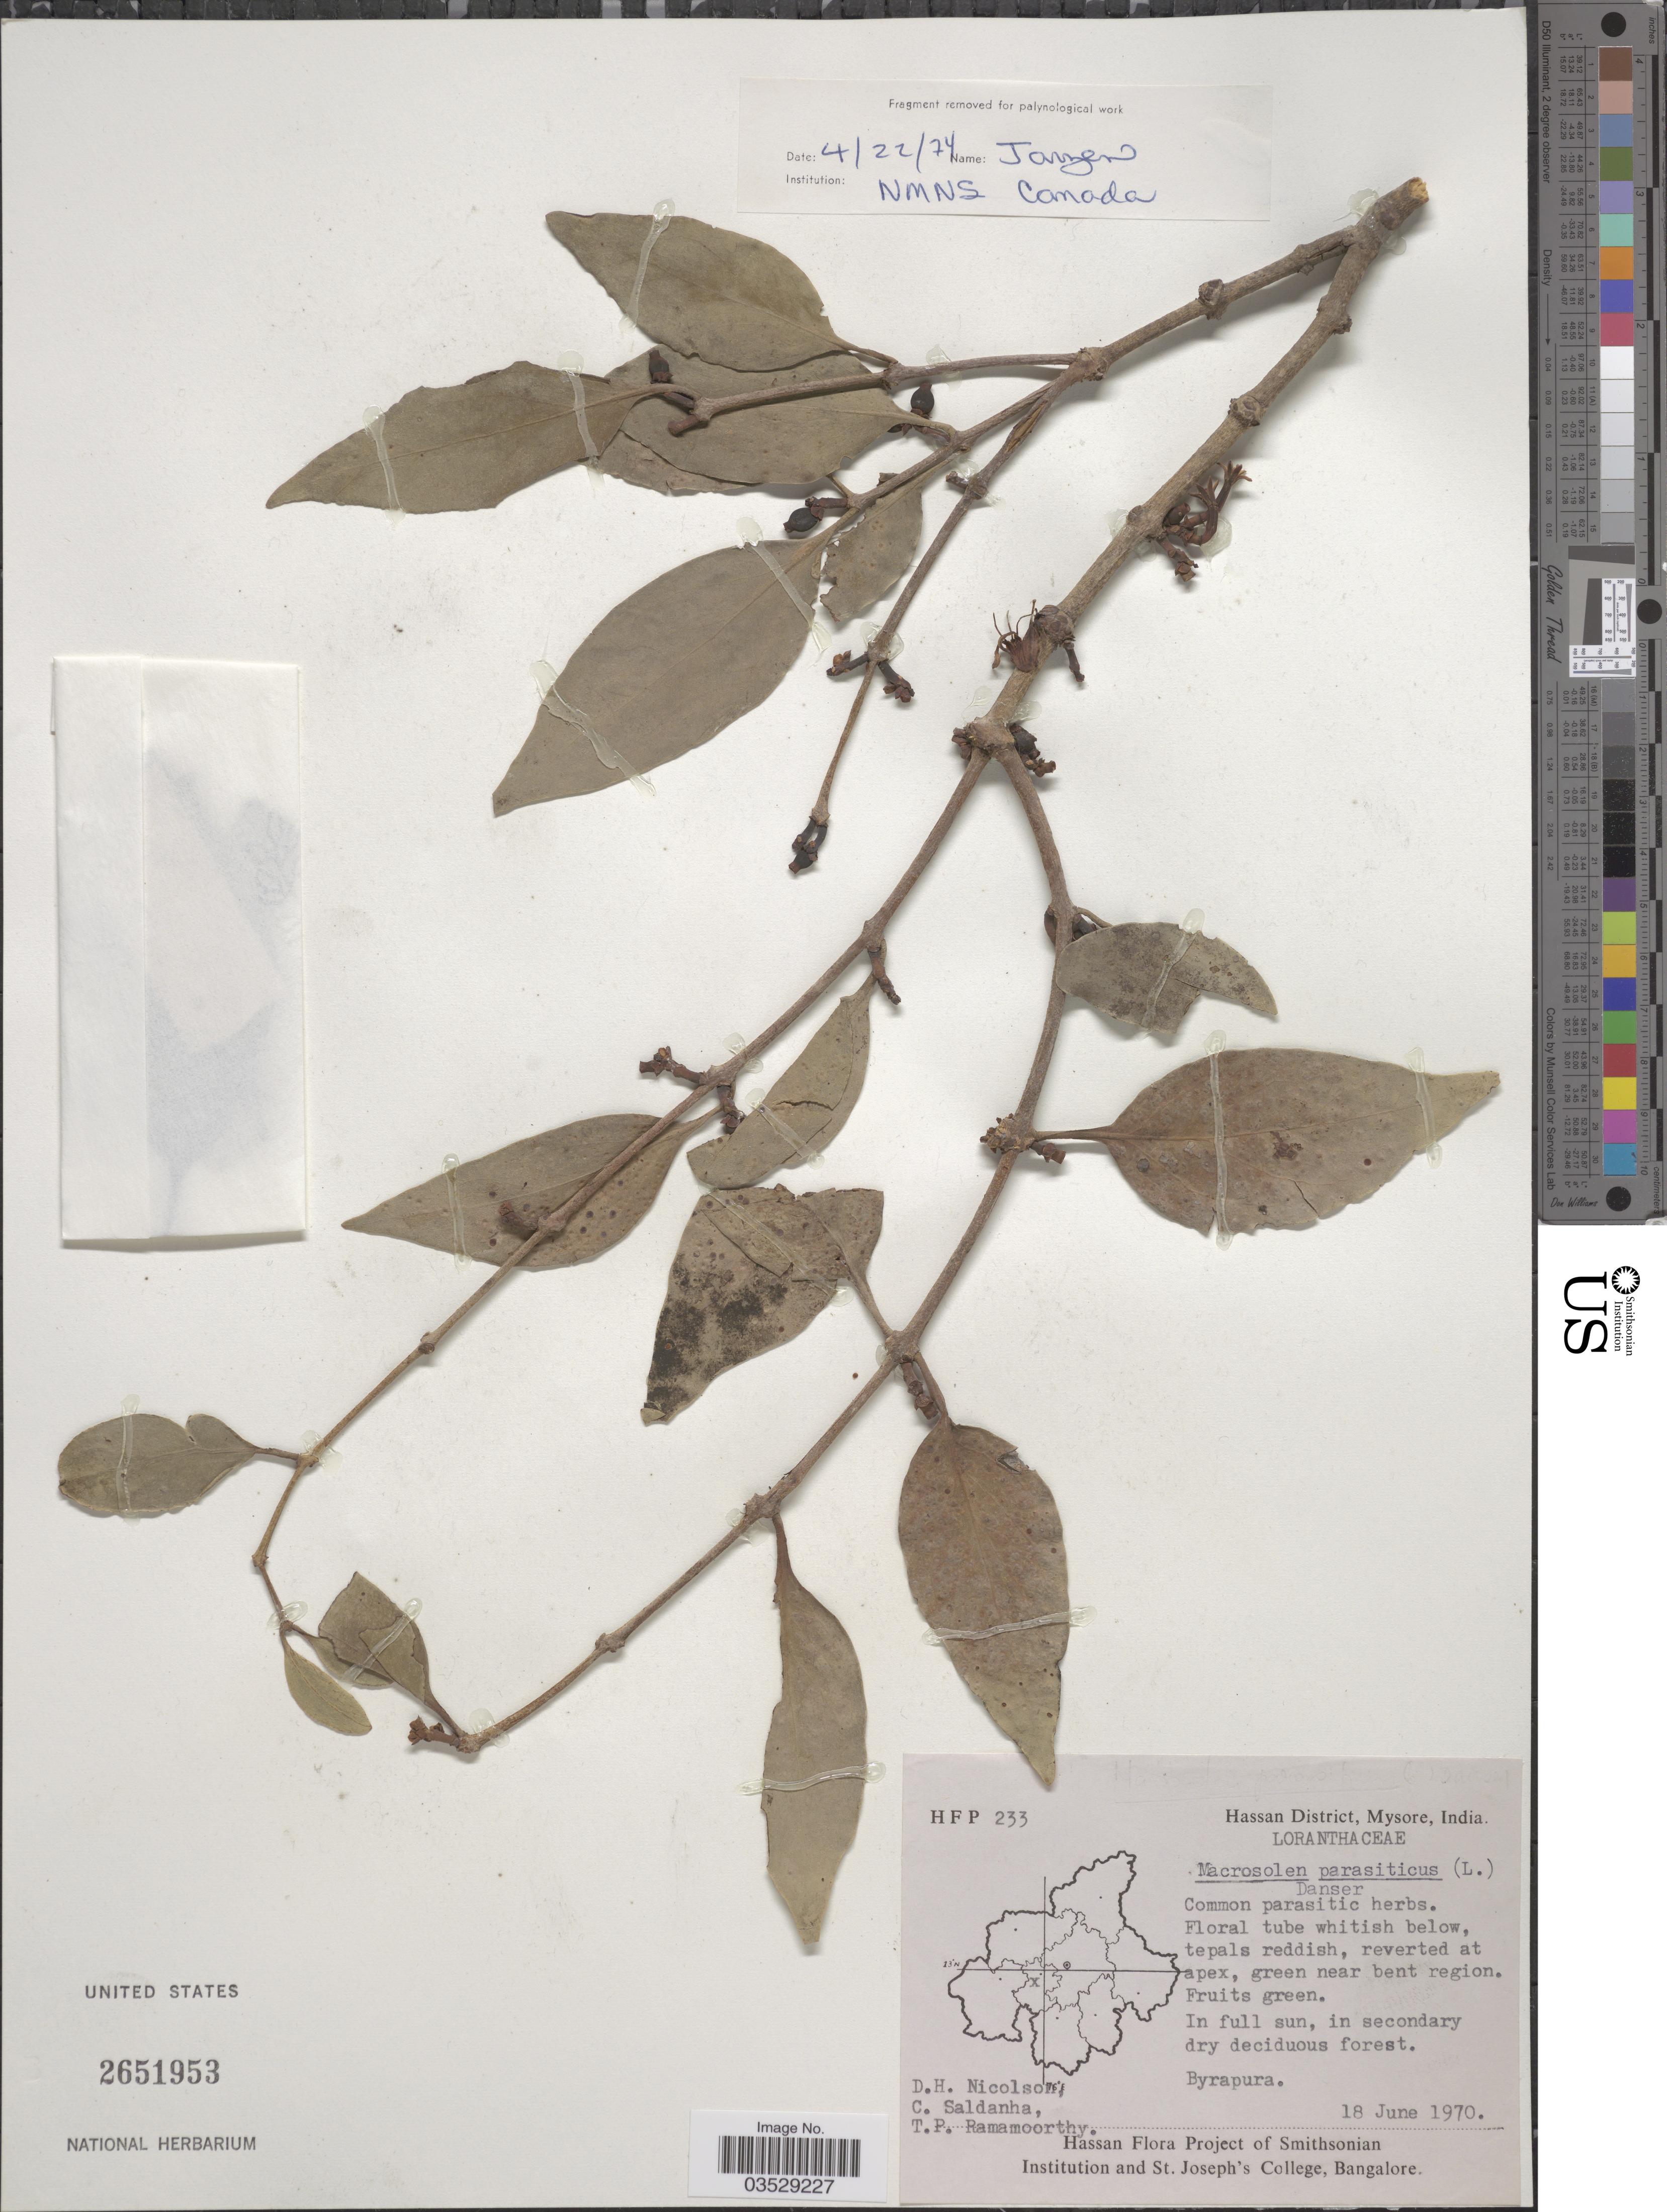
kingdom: Plantae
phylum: Tracheophyta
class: Magnoliopsida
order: Santalales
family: Loranthaceae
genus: Macrosolen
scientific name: Macrosolen capitellatus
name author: (Wight & Arn.) Danser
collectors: D. H. Nicolson, C. Saldanha & T. P. Ramamoorthy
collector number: HFP 233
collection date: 1970-06-18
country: India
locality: Hassan District, Mysore. Byrapura.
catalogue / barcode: US 2651953